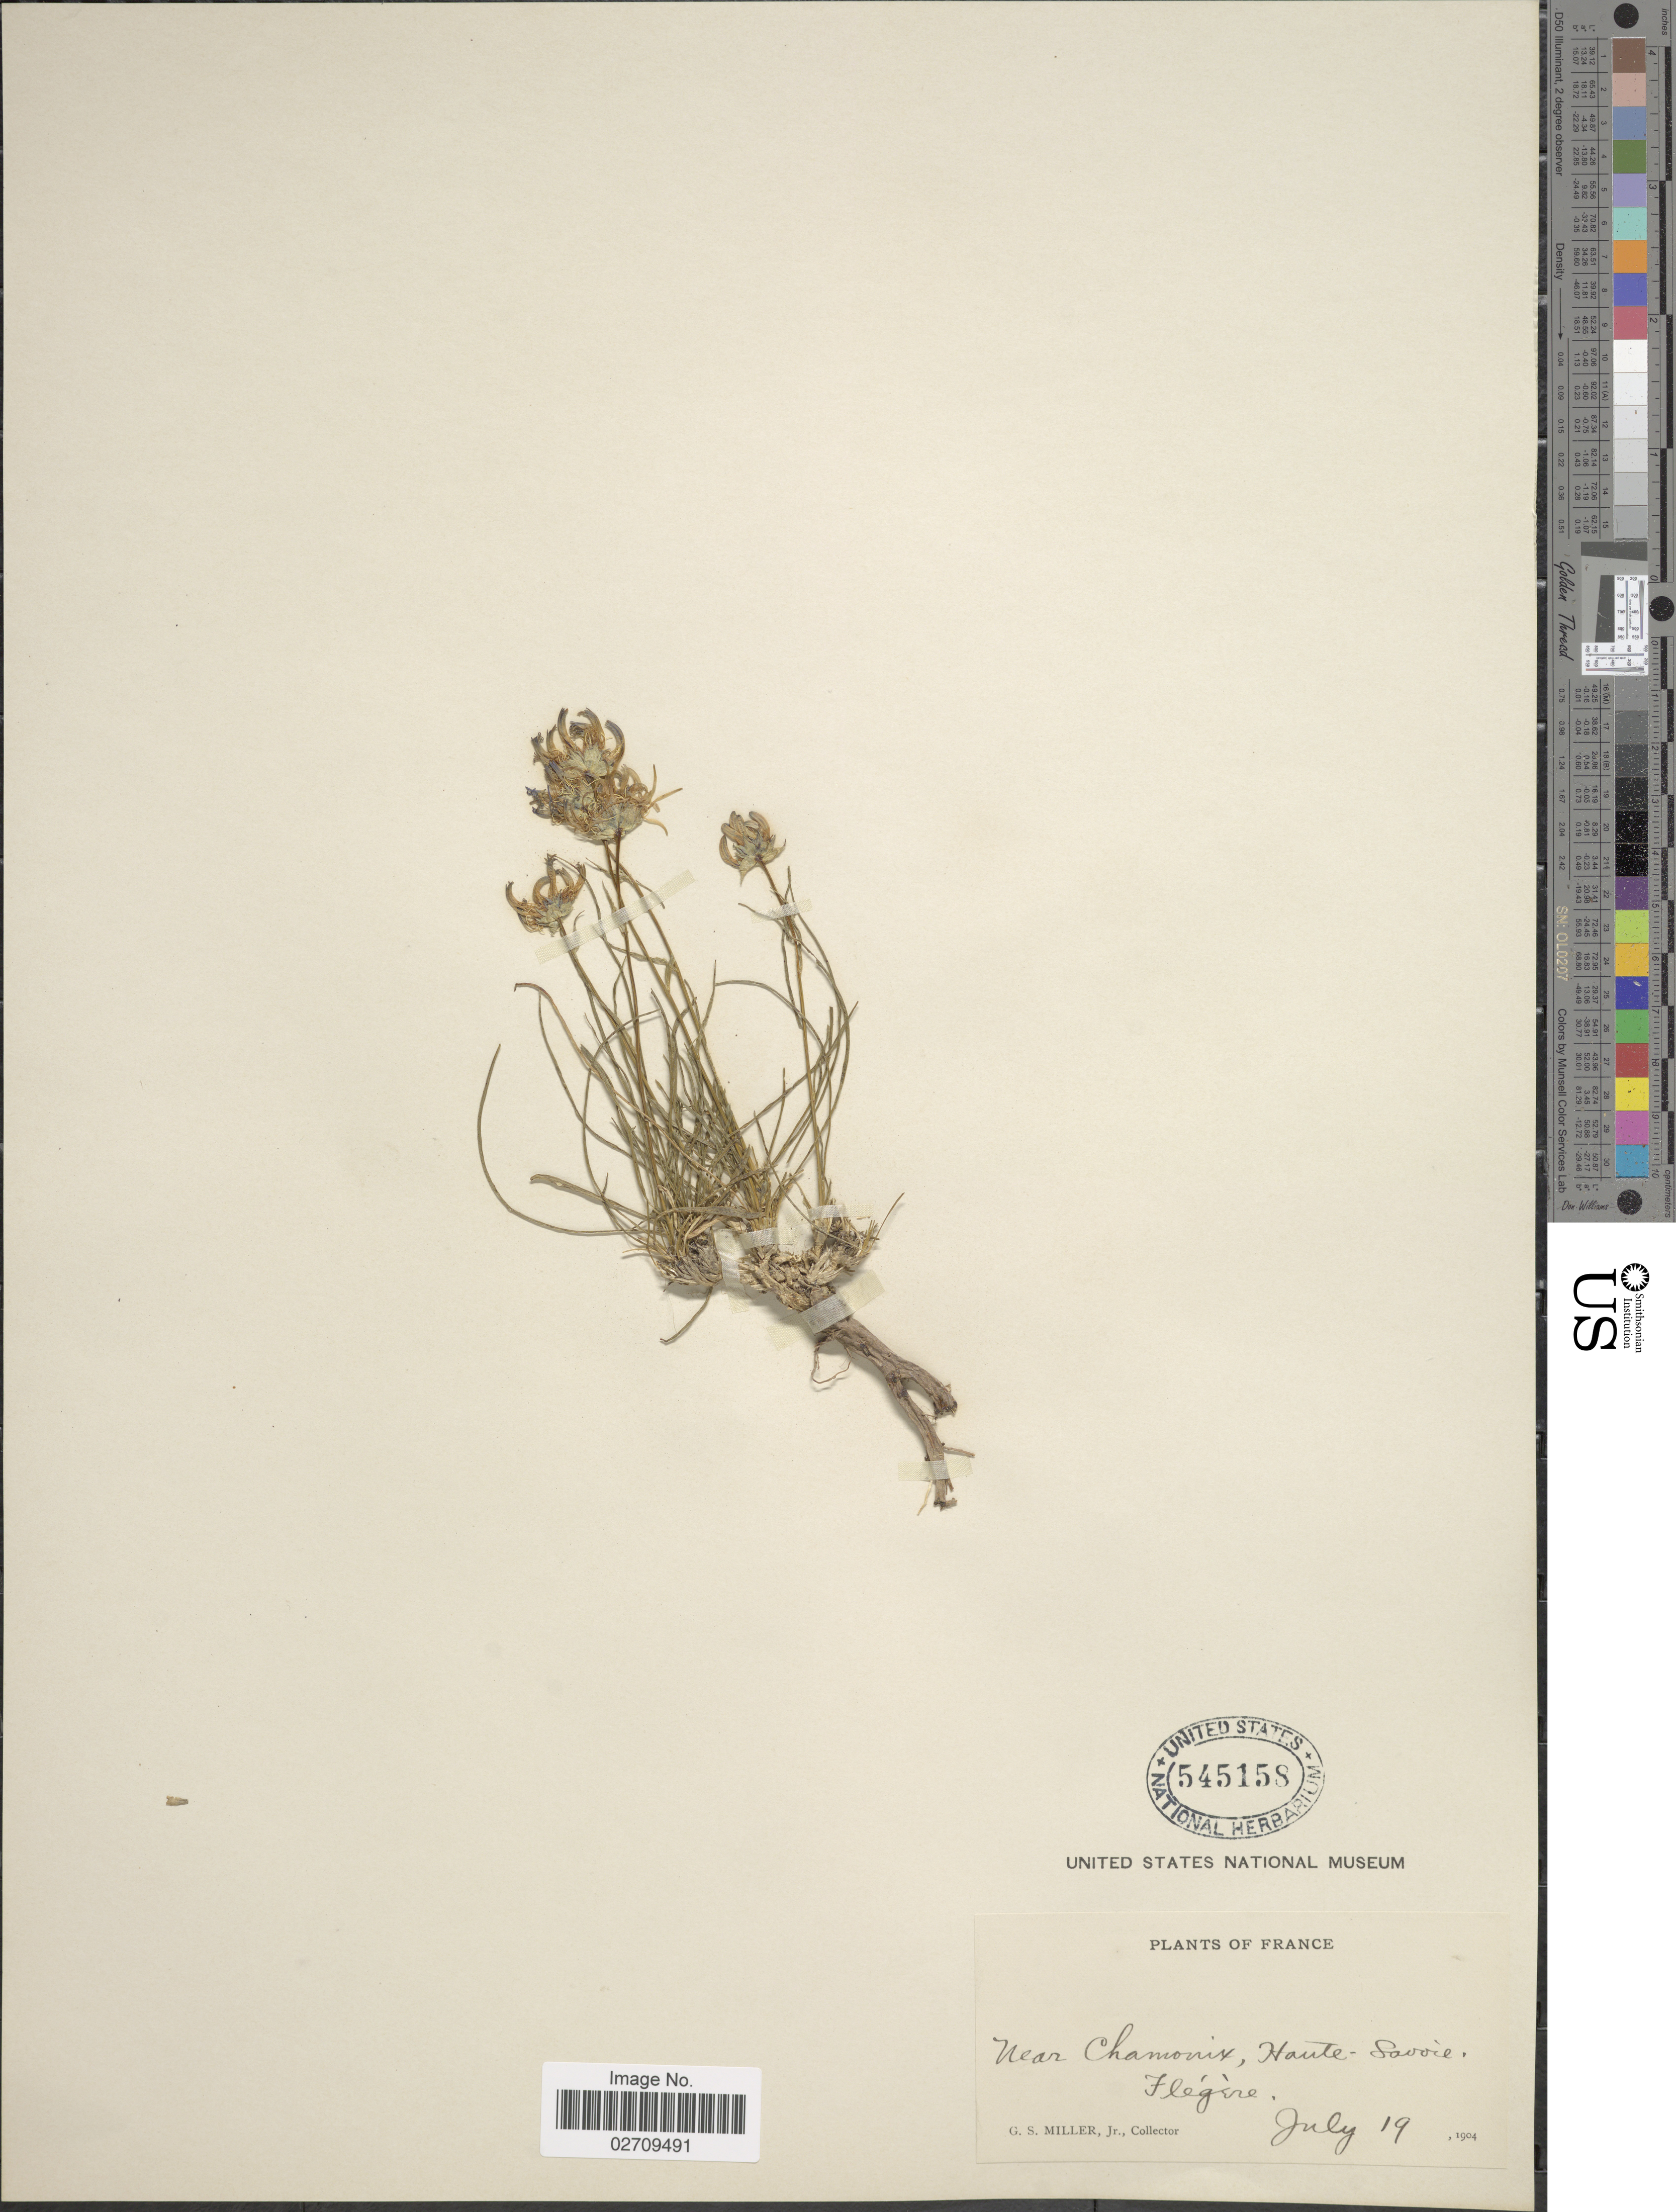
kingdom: Plantae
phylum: Tracheophyta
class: Magnoliopsida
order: Asterales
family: Campanulaceae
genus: Phyteuma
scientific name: Phyteuma sp.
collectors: G. S. Miller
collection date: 1904-07-19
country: France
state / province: Auvergne-Rhône-Alpes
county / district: Haute-Savoie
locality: Near Chamonix, Haute Savoie, Flegere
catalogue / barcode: US 545158